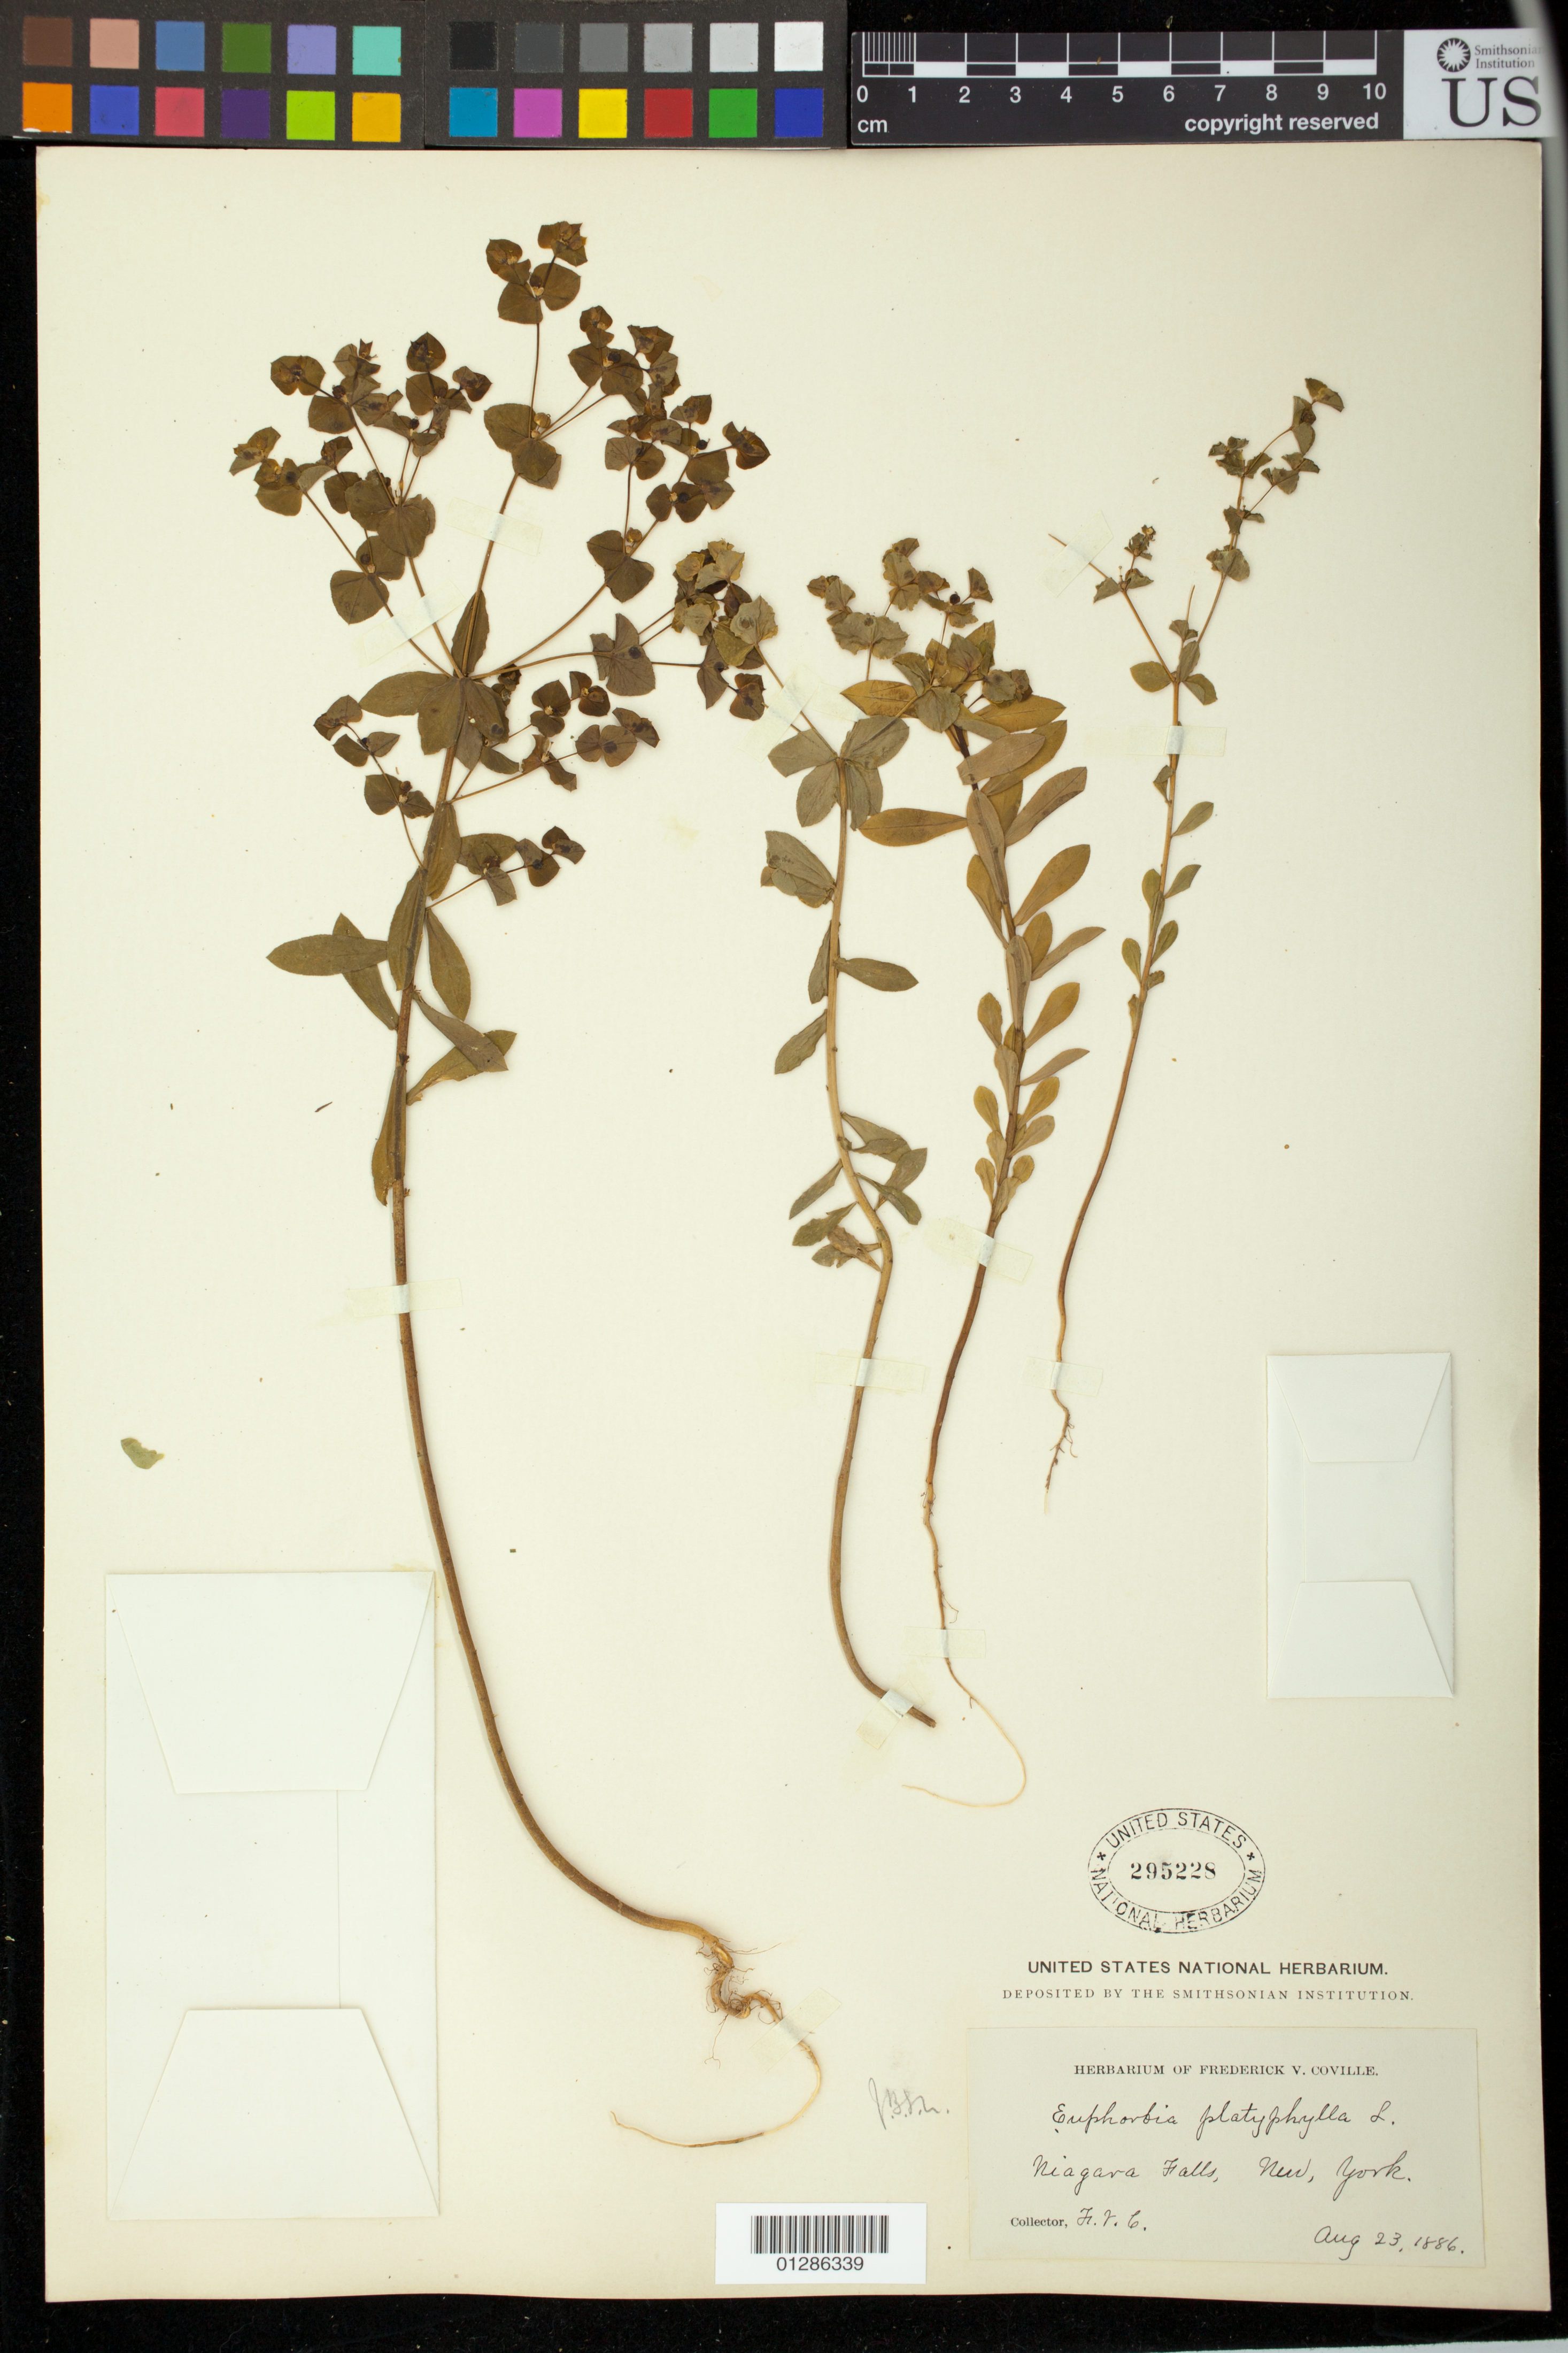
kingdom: Plantae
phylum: Tracheophyta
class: Magnoliopsida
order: Malpighiales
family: Euphorbiaceae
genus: Euphorbia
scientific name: Euphorbia platyphyllos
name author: L.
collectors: F. V. Coville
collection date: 1886-08-23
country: United States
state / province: New York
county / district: Niagara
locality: Niagara Falls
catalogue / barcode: US 295228